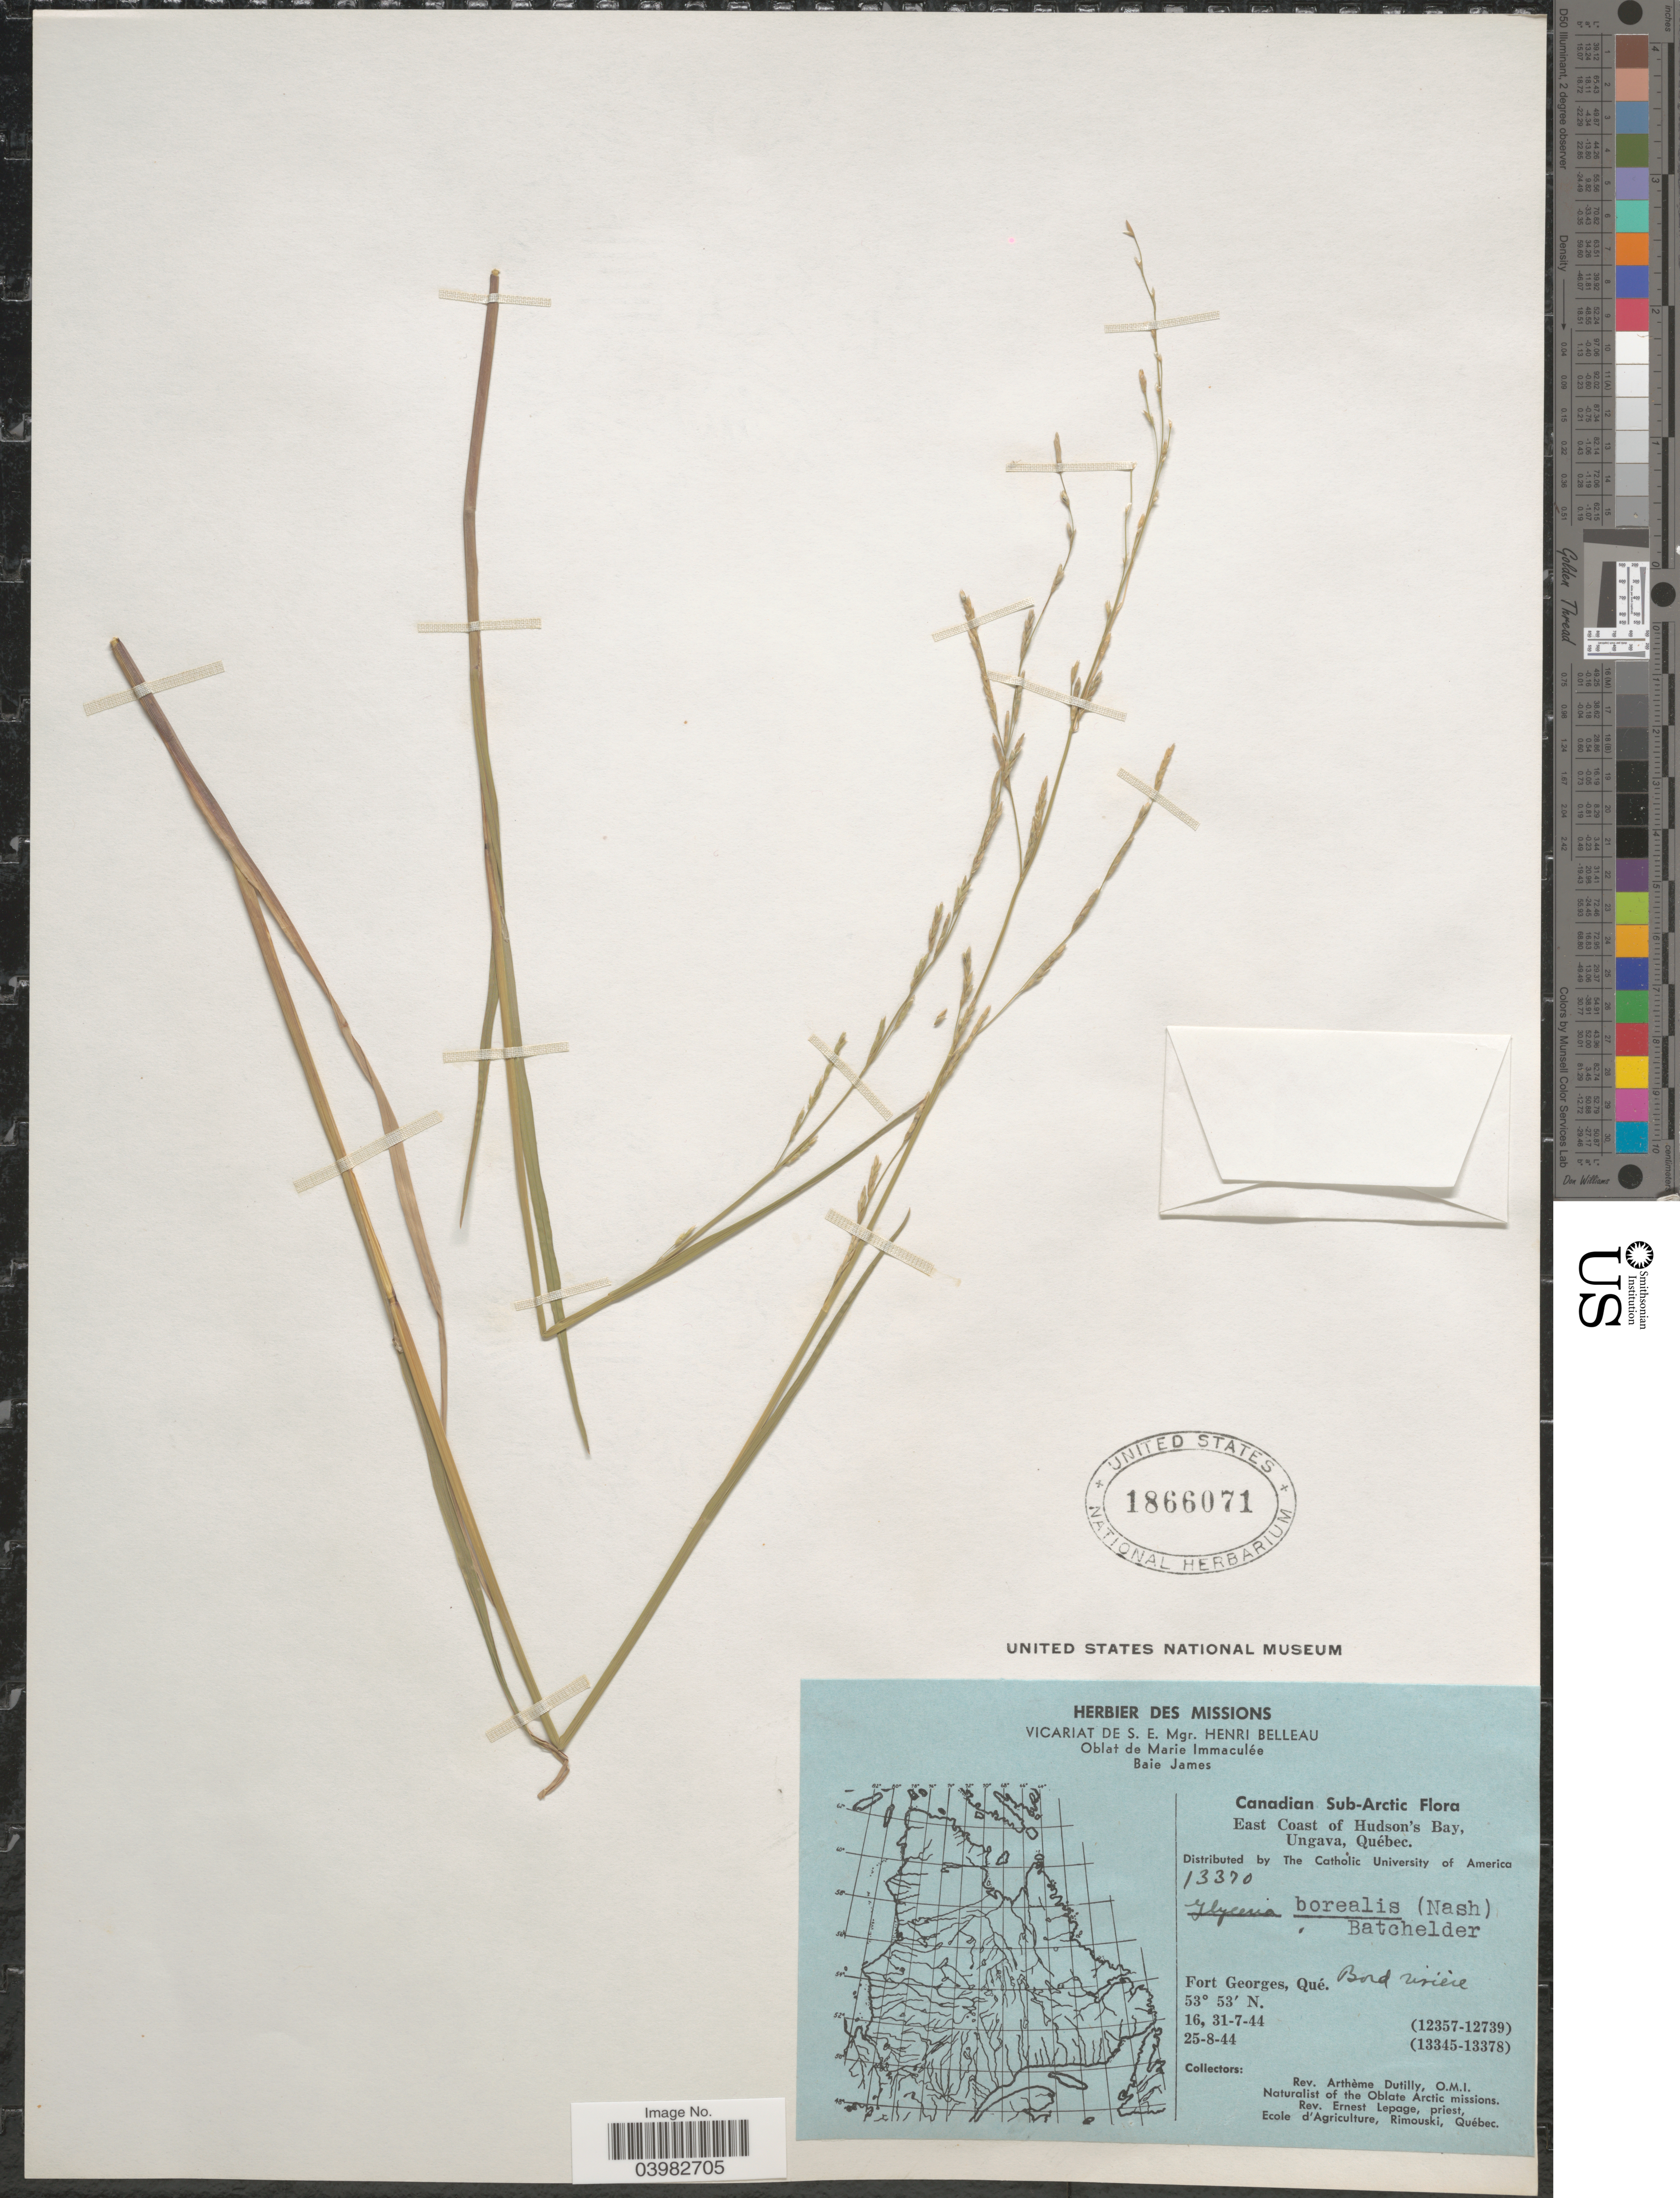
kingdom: Plantae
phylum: Tracheophyta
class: Liliopsida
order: Poales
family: Poaceae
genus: Glyceria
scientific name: Glyceria borealis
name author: (Nash) Batchelder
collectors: A. Dutilly & E. Lepage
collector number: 13370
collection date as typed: Transcribed d/m/y: 16/7/44 to 25/8/44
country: Canada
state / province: Quebec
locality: Canadian Sub-Arctic. East Coast of Hudson's Bay, Ungava. Fort Georges. Bord rivière.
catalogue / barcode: US 1866071